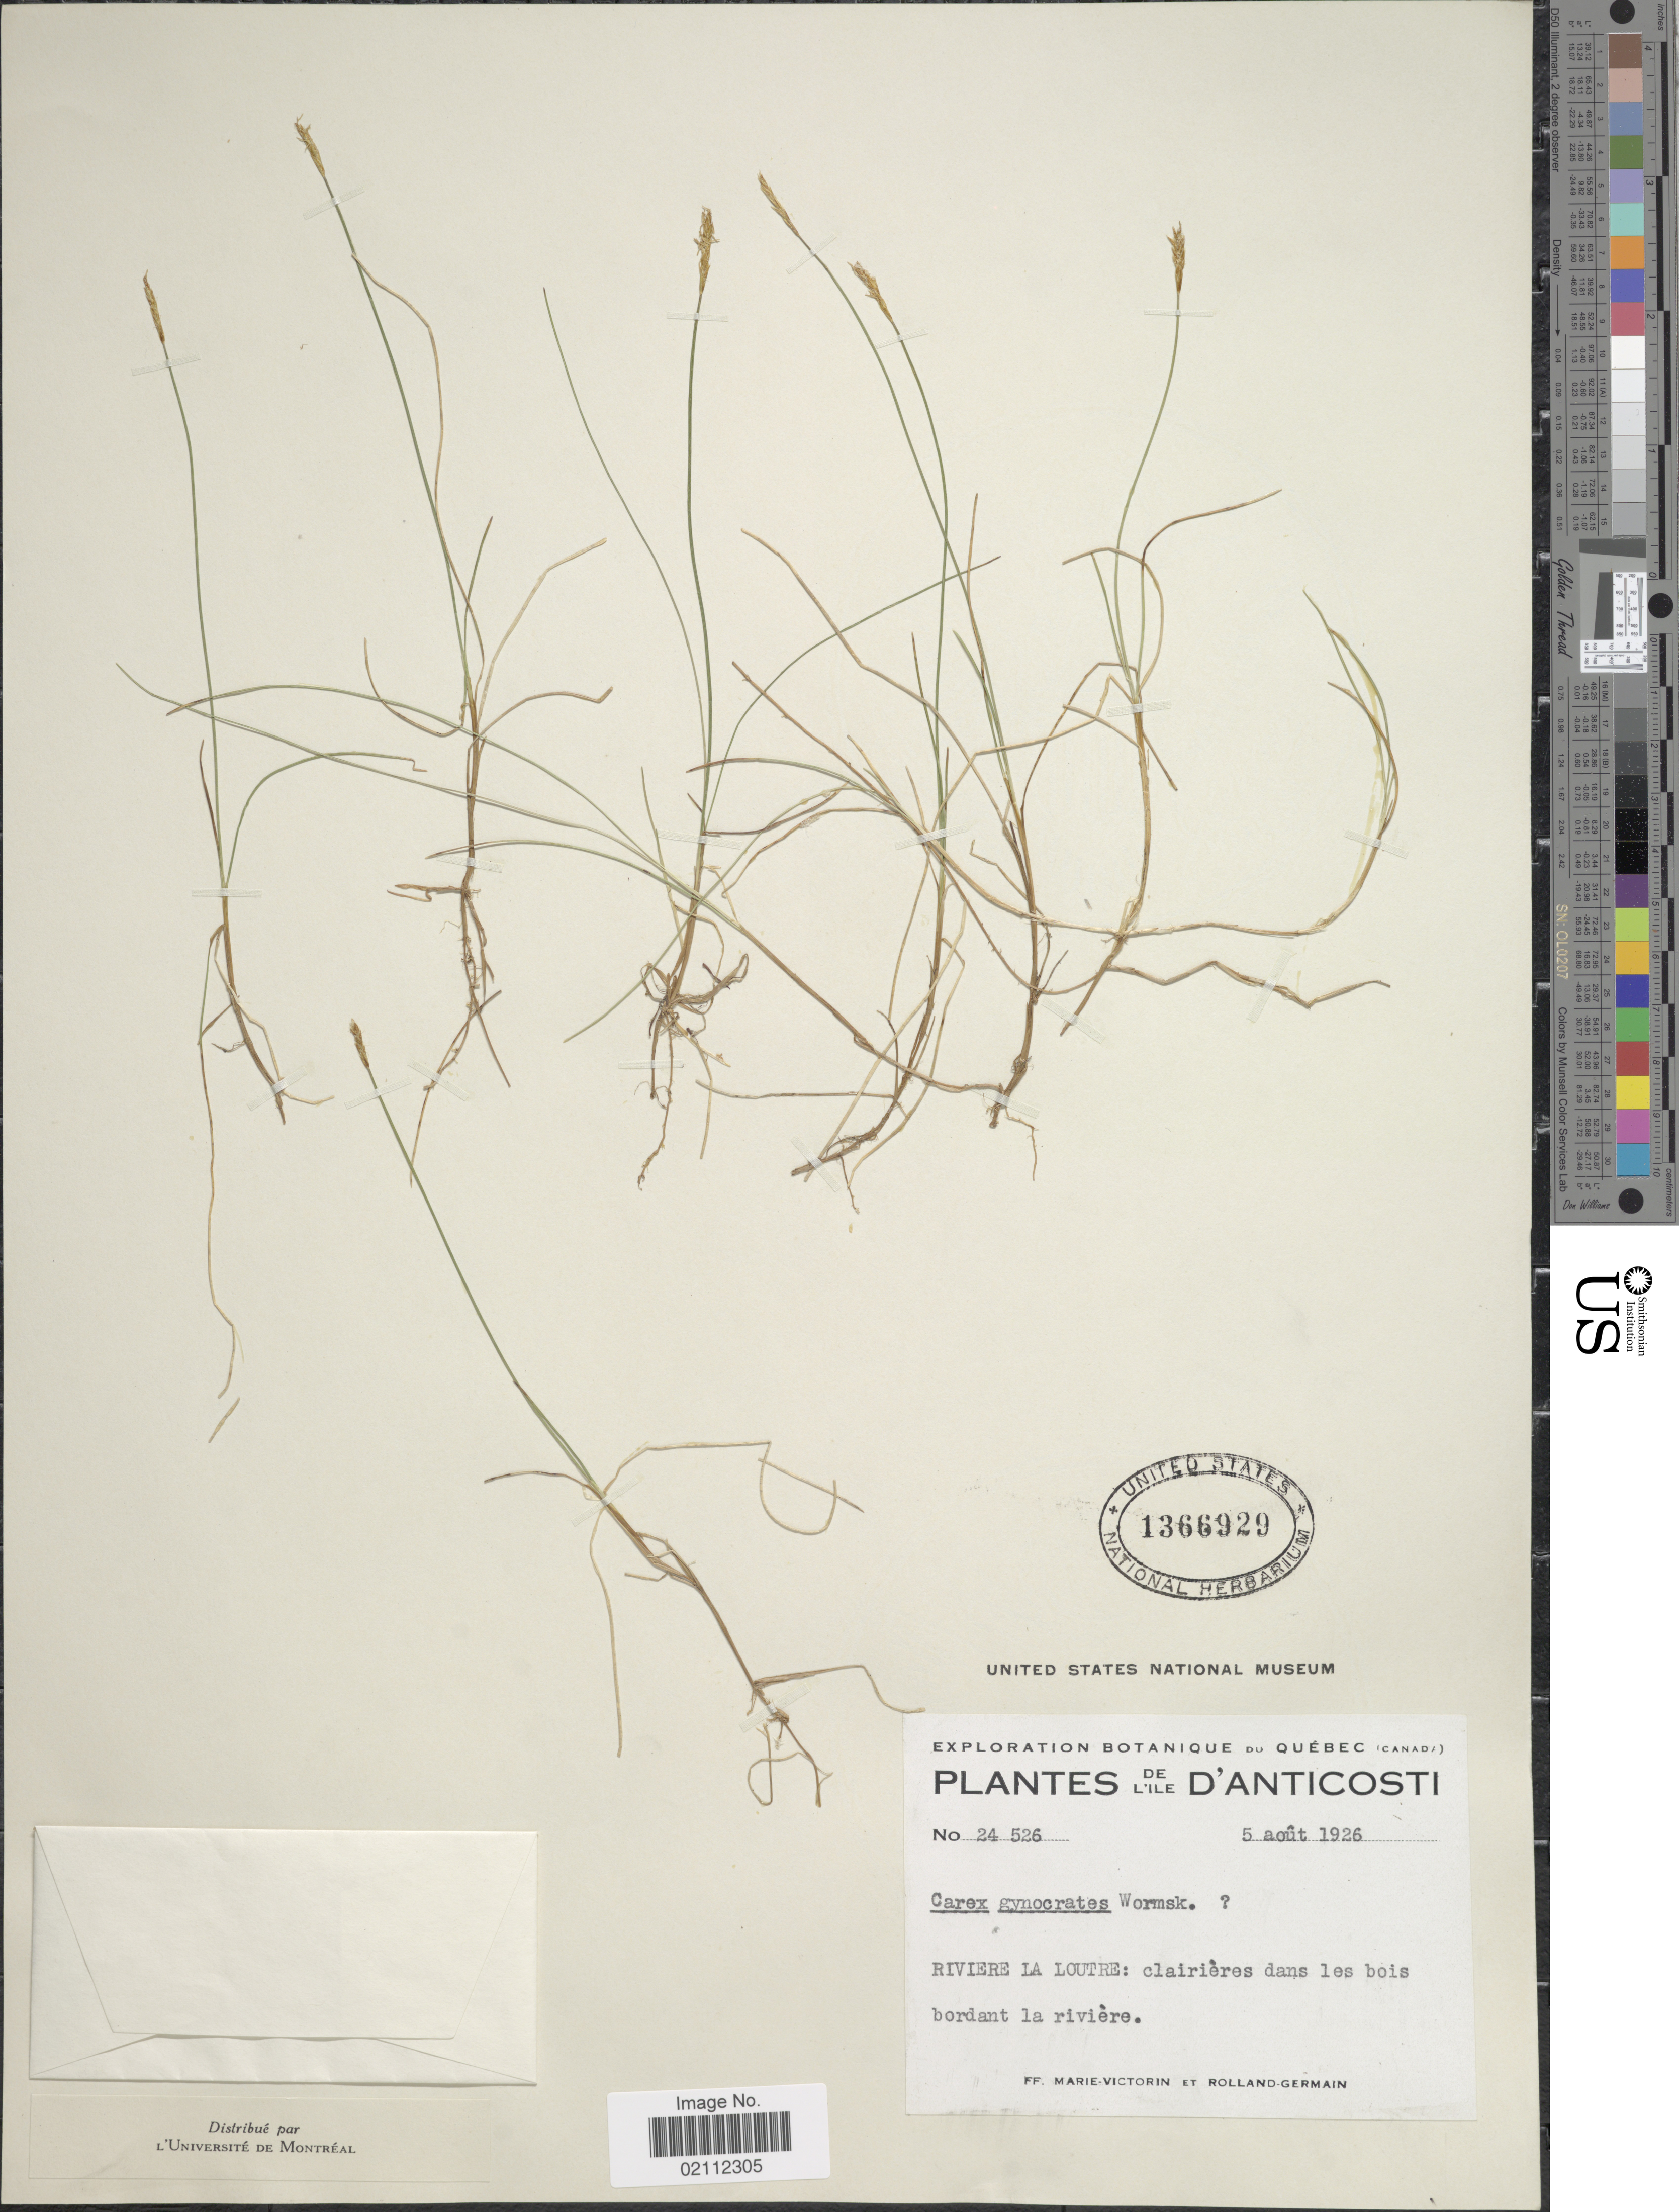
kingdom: Plantae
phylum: Tracheophyta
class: Liliopsida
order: Poales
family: Cyperaceae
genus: Carex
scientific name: Carex nardina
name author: (Hornem.) Fr.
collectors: F. Marie-Victorin & Rolland-Germain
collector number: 24526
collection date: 1926-08-05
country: Canada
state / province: Quebec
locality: L'ile D'Anticosti. Riviere La Loutre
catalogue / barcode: US 1366929